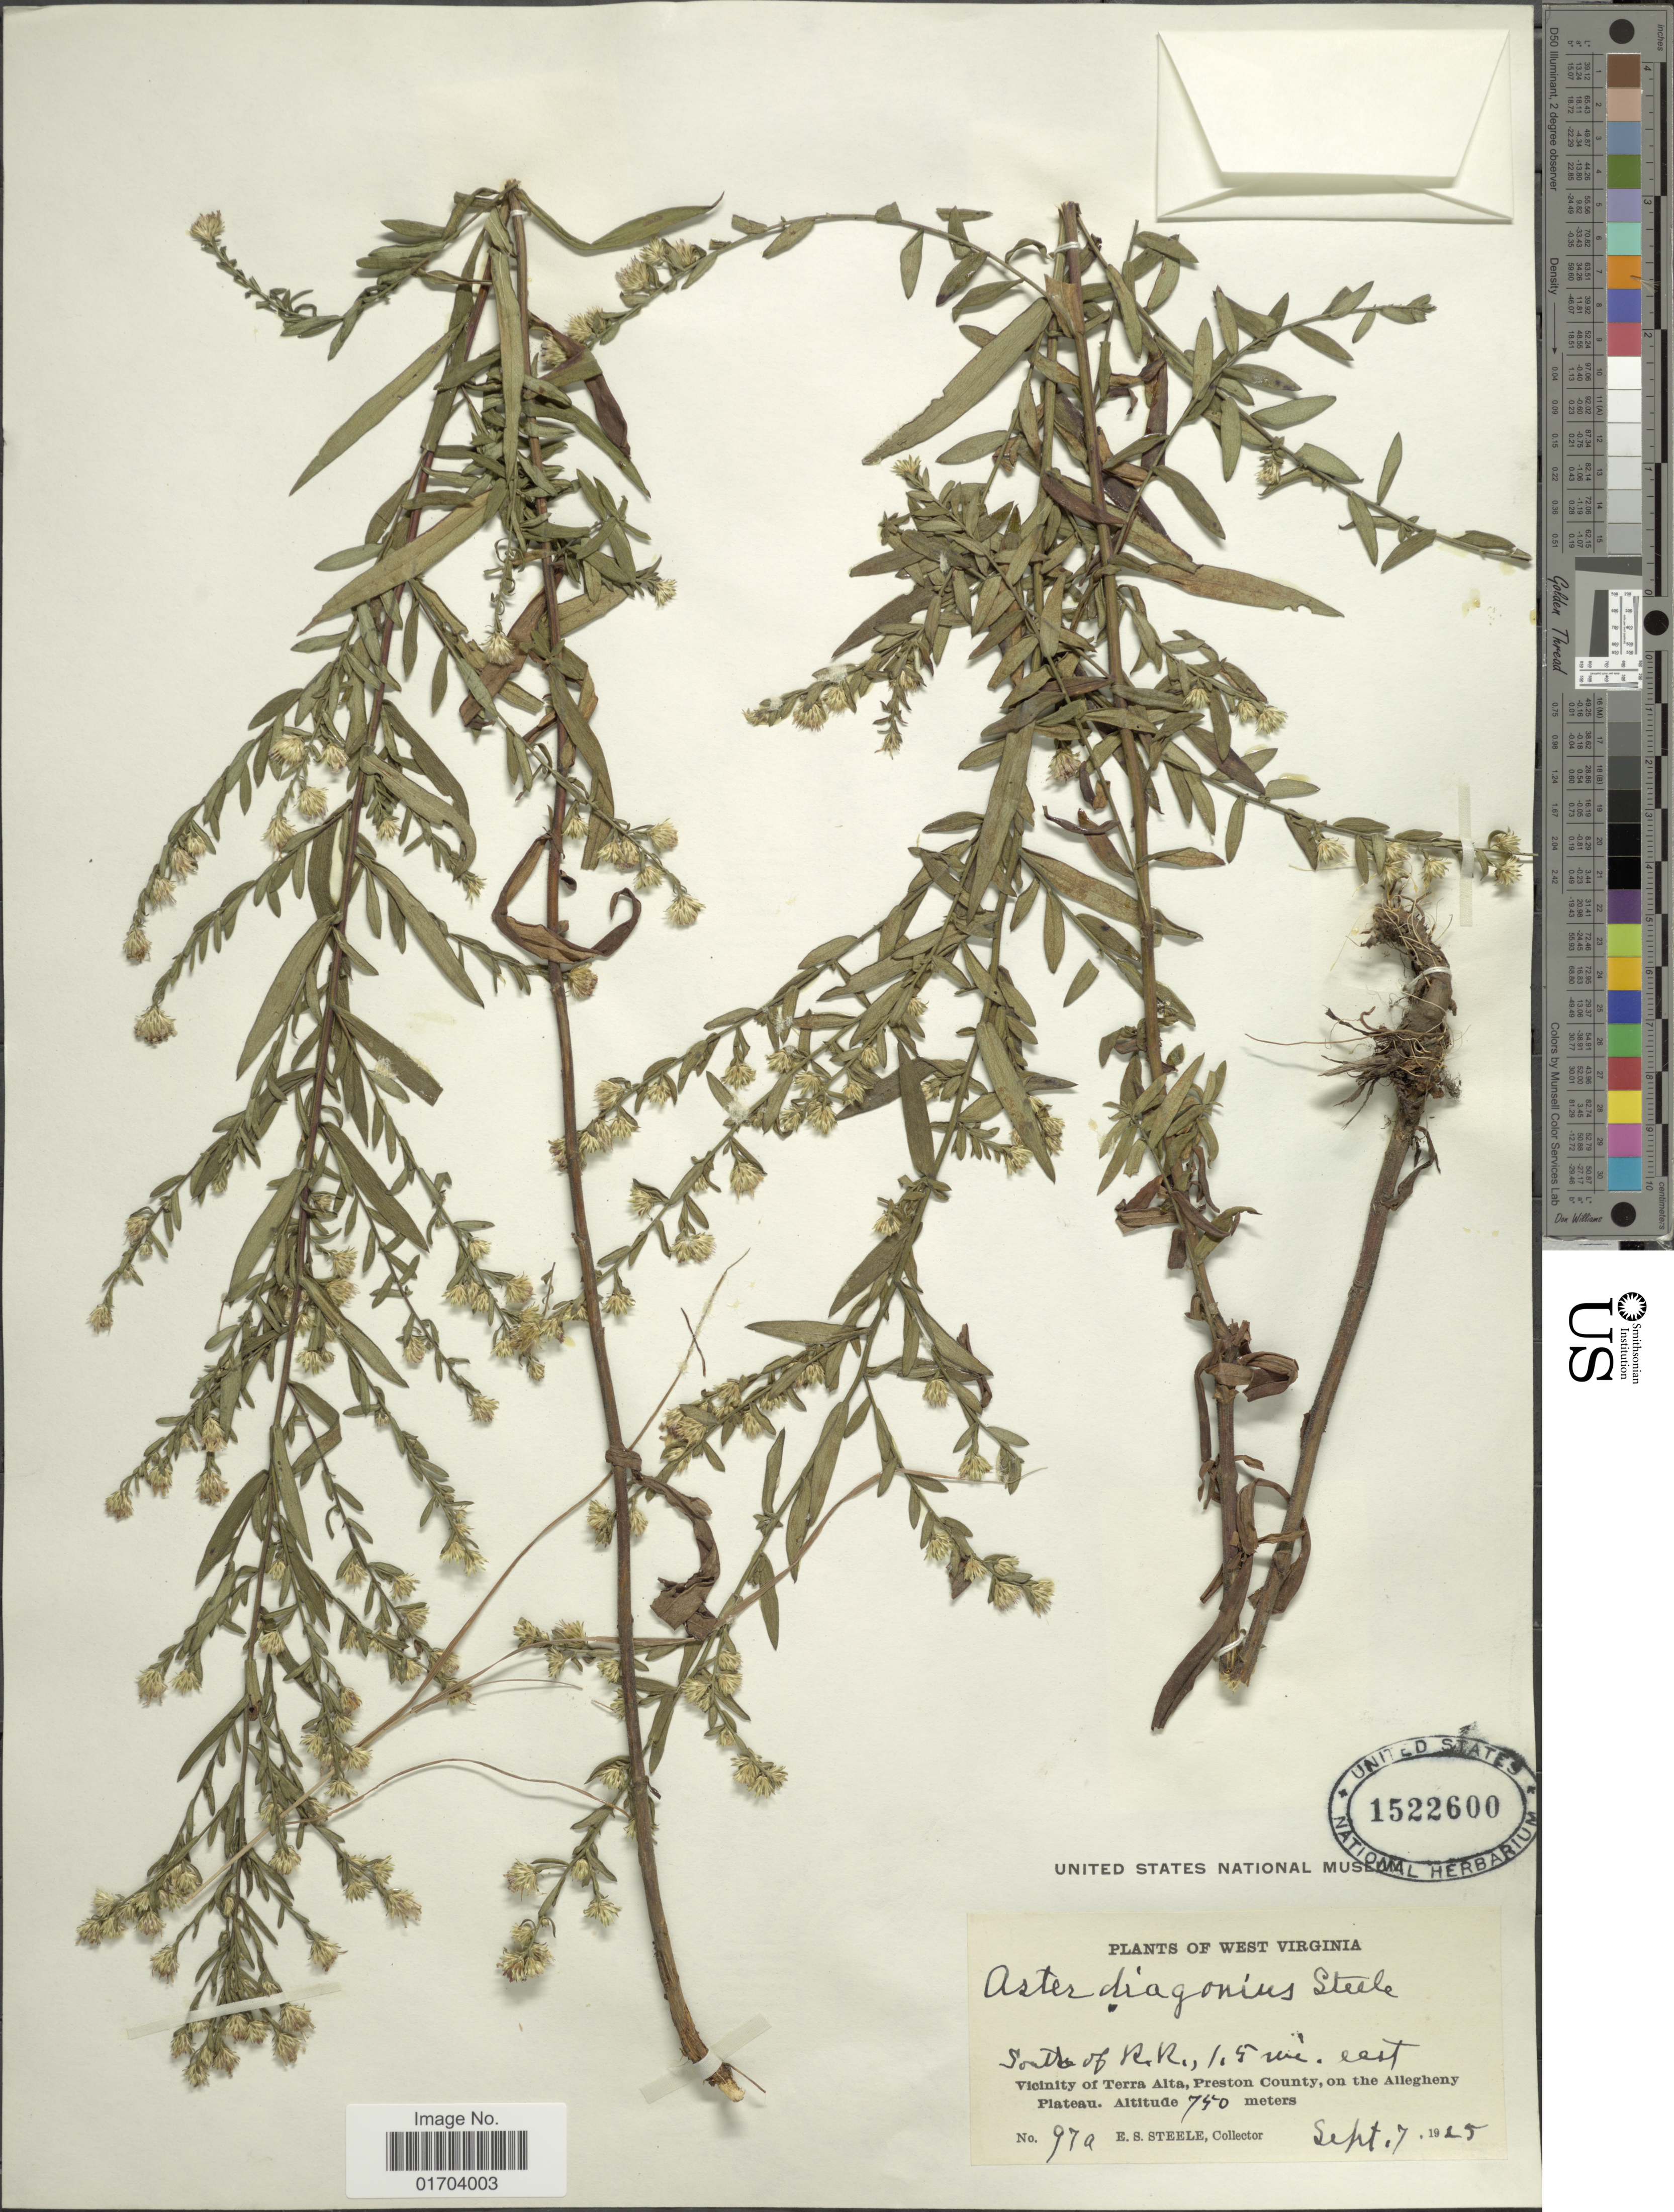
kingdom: Plantae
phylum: Tracheophyta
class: Magnoliopsida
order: Asterales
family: Asteraceae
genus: Aster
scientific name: Aster diagonius E.S. Steele sp. nov. ined.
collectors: E. Steele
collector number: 97a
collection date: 1925-09-07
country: United States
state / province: West Virginia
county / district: Preston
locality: South of R. R., 1.5 mi. east, Vicinity of Terra Alta, Preston County, on the Allegheny Plateau.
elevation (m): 750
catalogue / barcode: US 1522600